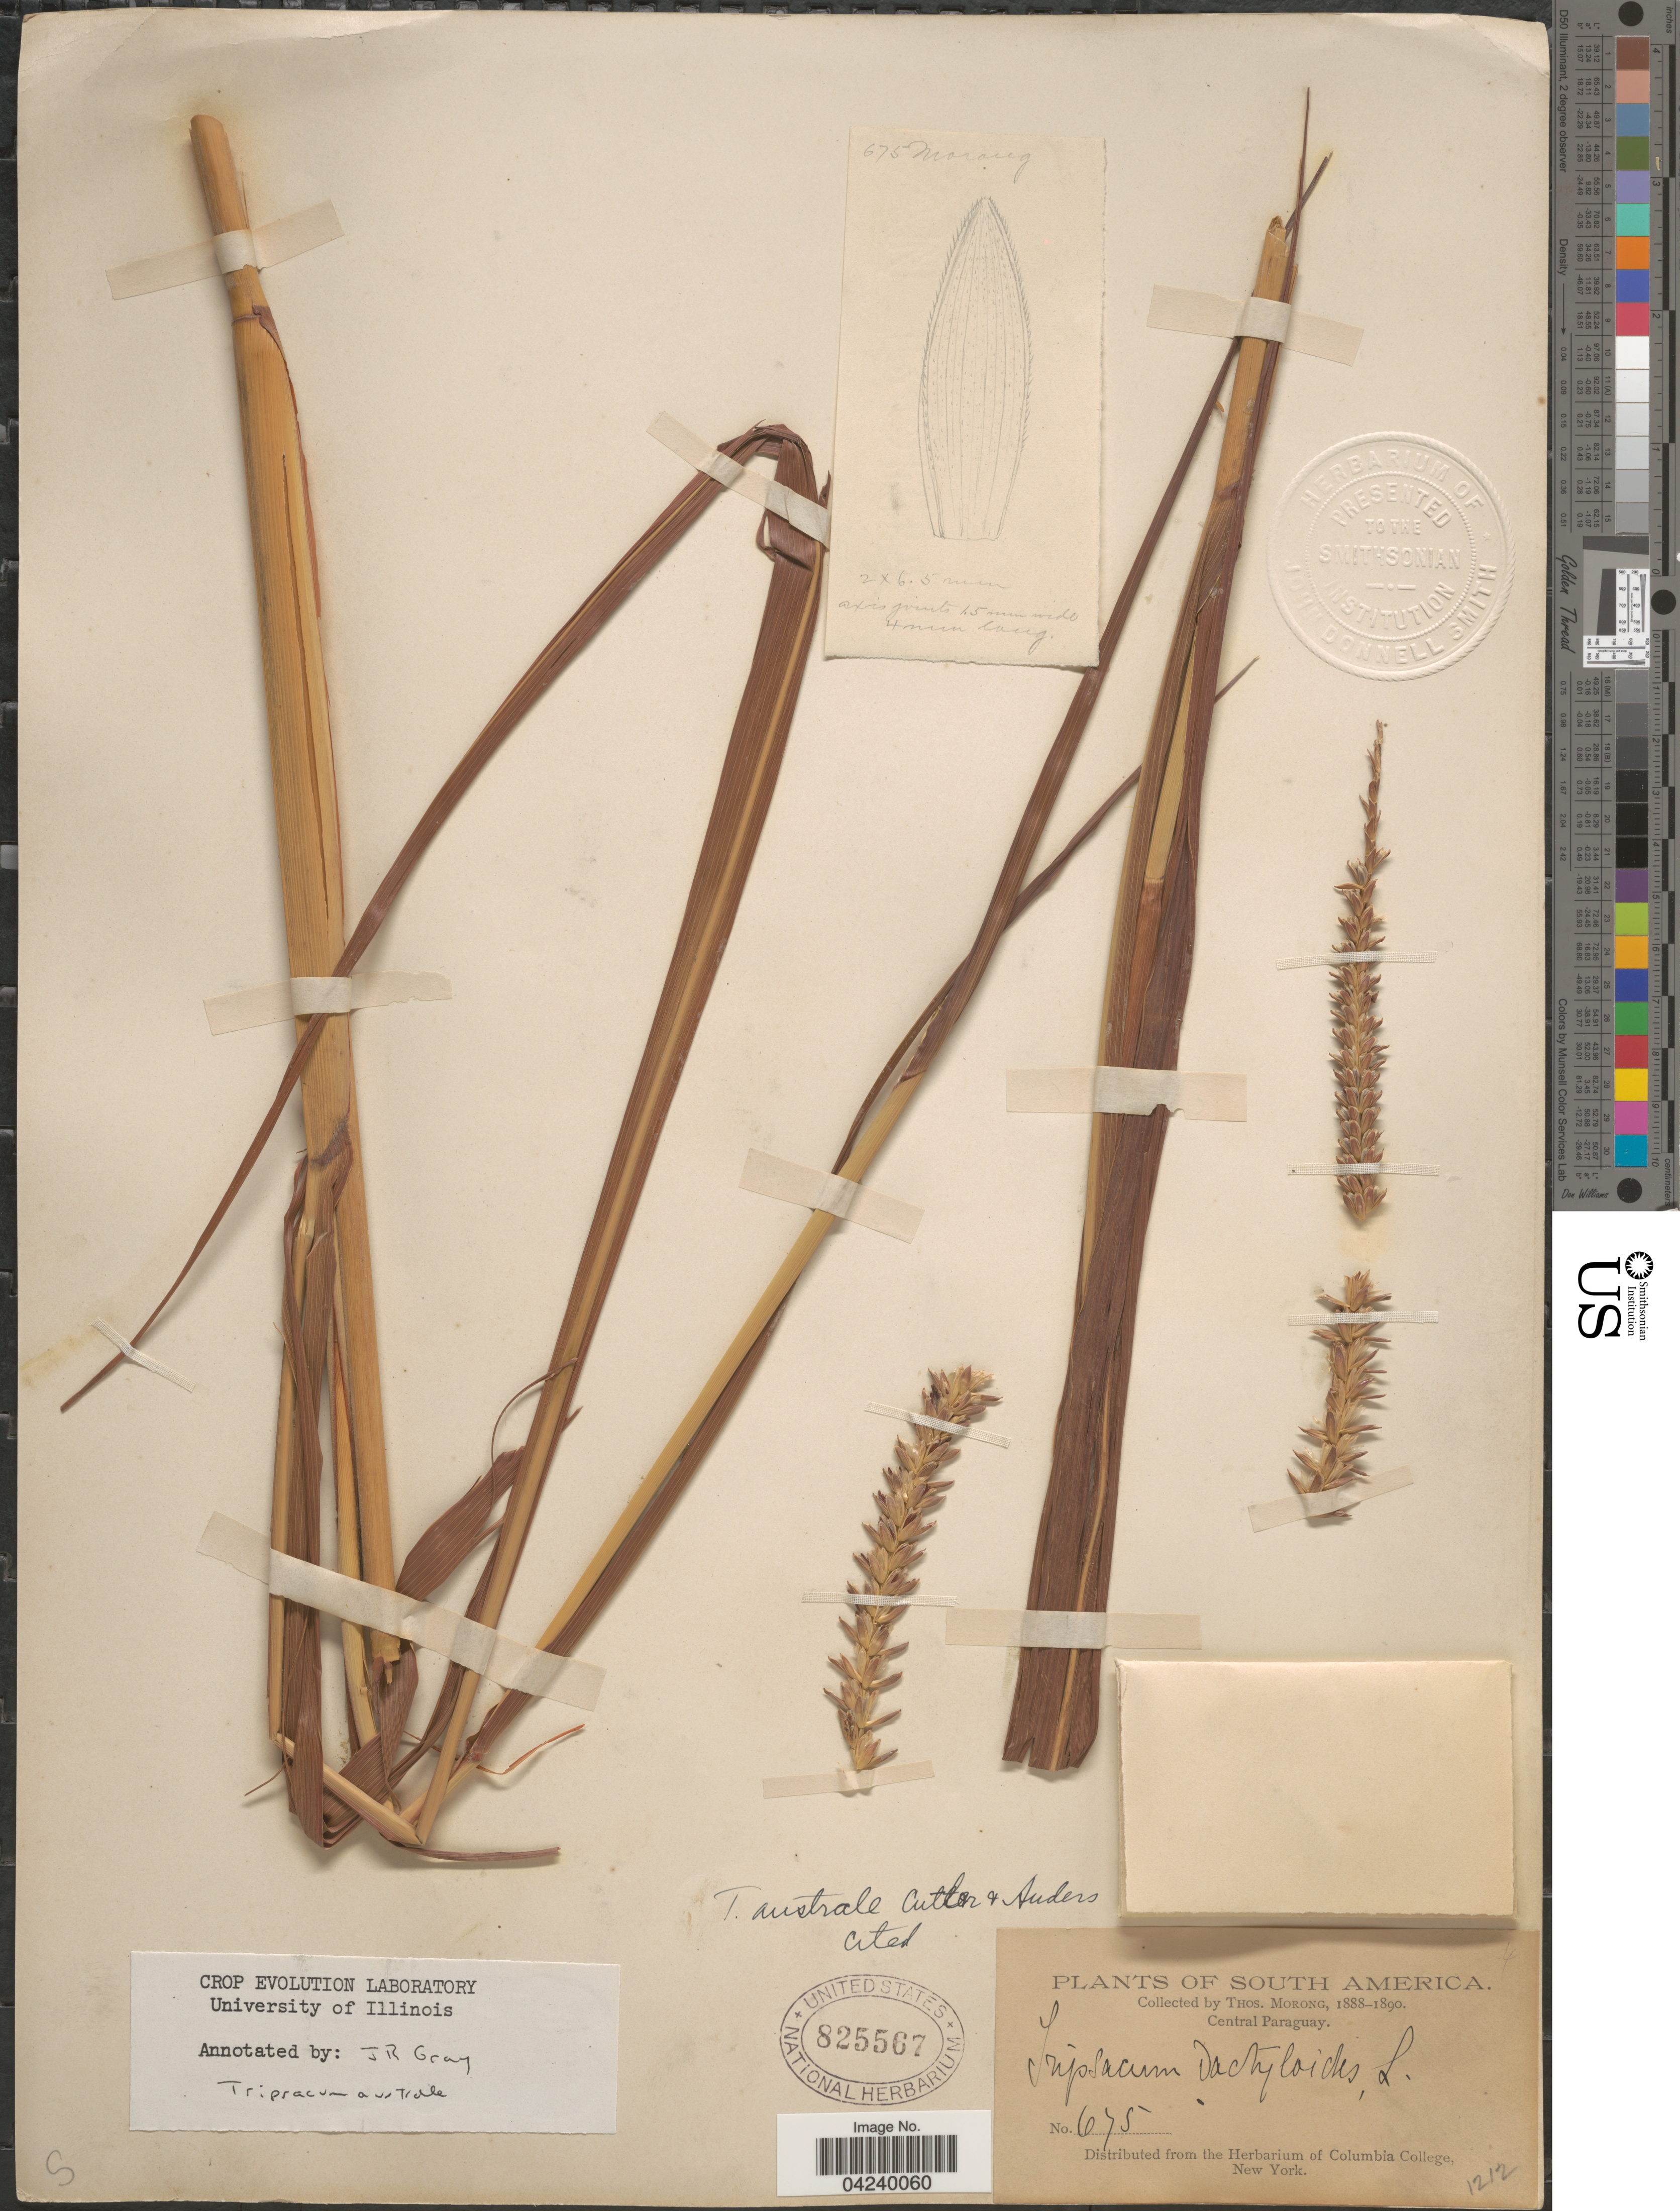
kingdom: Plantae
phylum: Tracheophyta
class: Liliopsida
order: Poales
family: Poaceae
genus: Tripsacum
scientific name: Tripsacum australe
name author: H.C. Cutler & E.S. Anderson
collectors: ex herb. T. Morong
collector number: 675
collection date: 1888/1890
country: Paraguay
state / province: Central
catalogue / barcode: US 825567